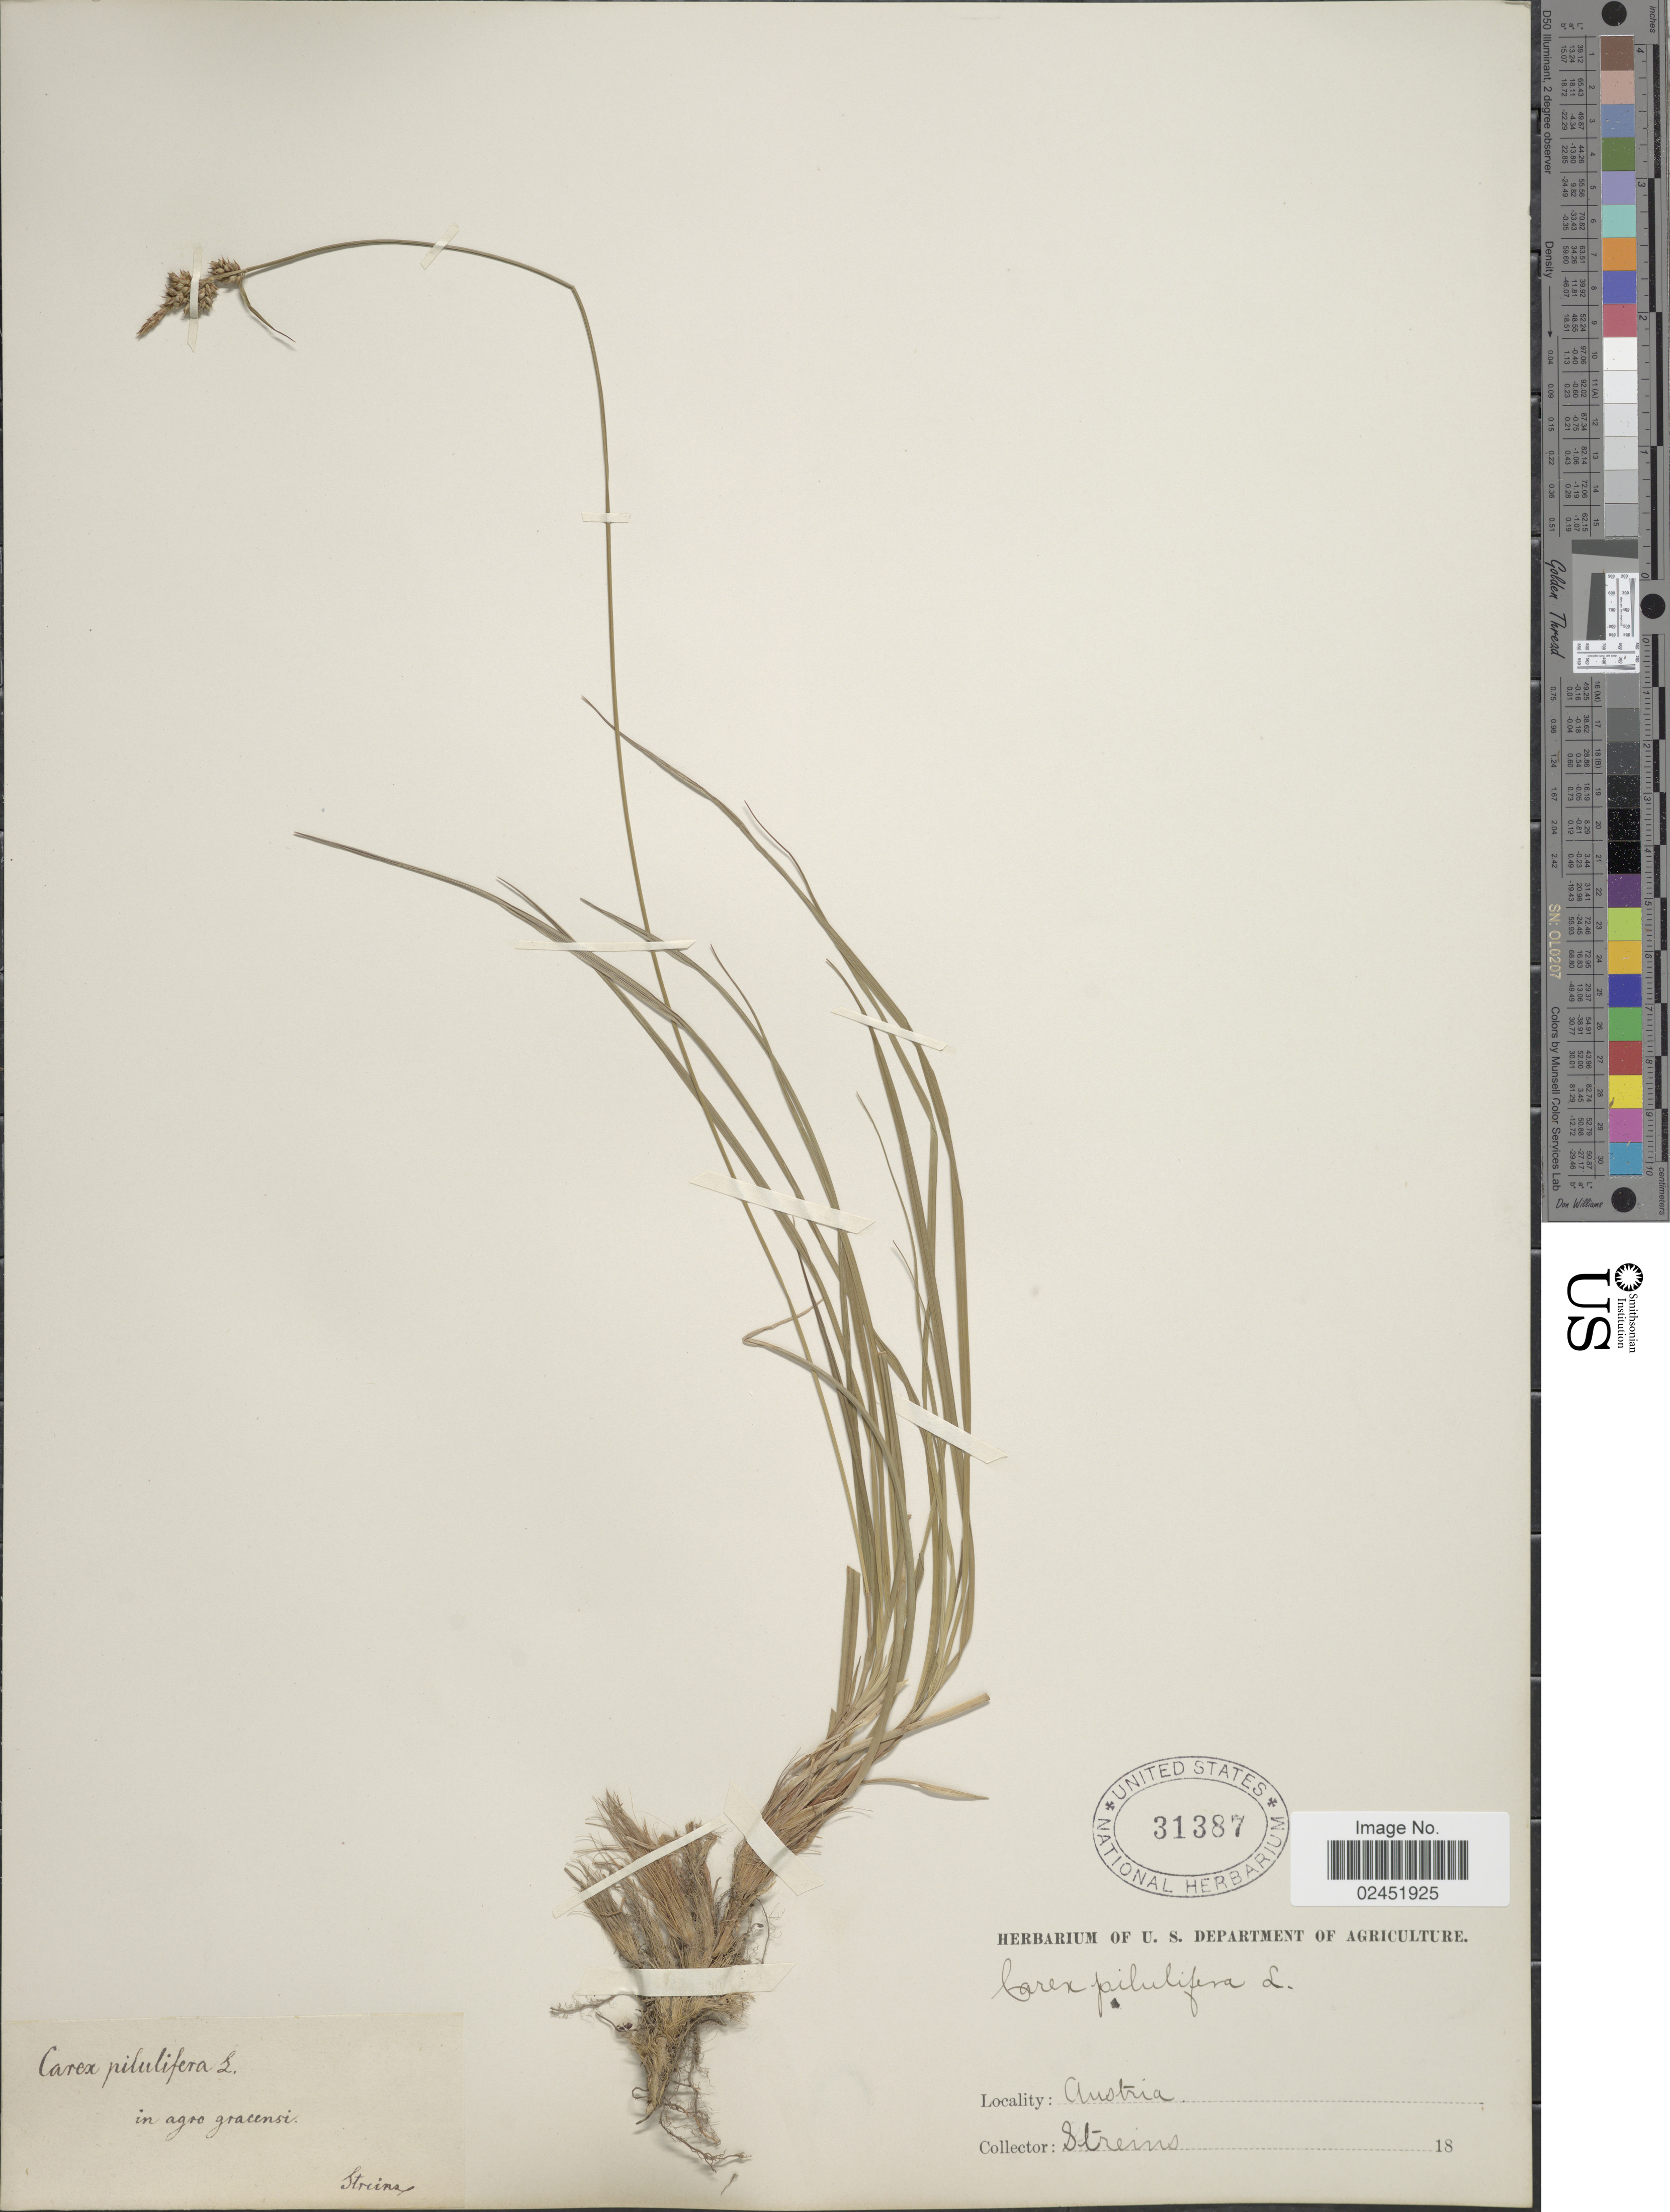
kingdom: Plantae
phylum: Tracheophyta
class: Liliopsida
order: Poales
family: Cyperaceae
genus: Carex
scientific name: Carex pilulifera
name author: L.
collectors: Streinz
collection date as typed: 18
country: Austria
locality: In agro gracensi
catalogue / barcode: US 31387